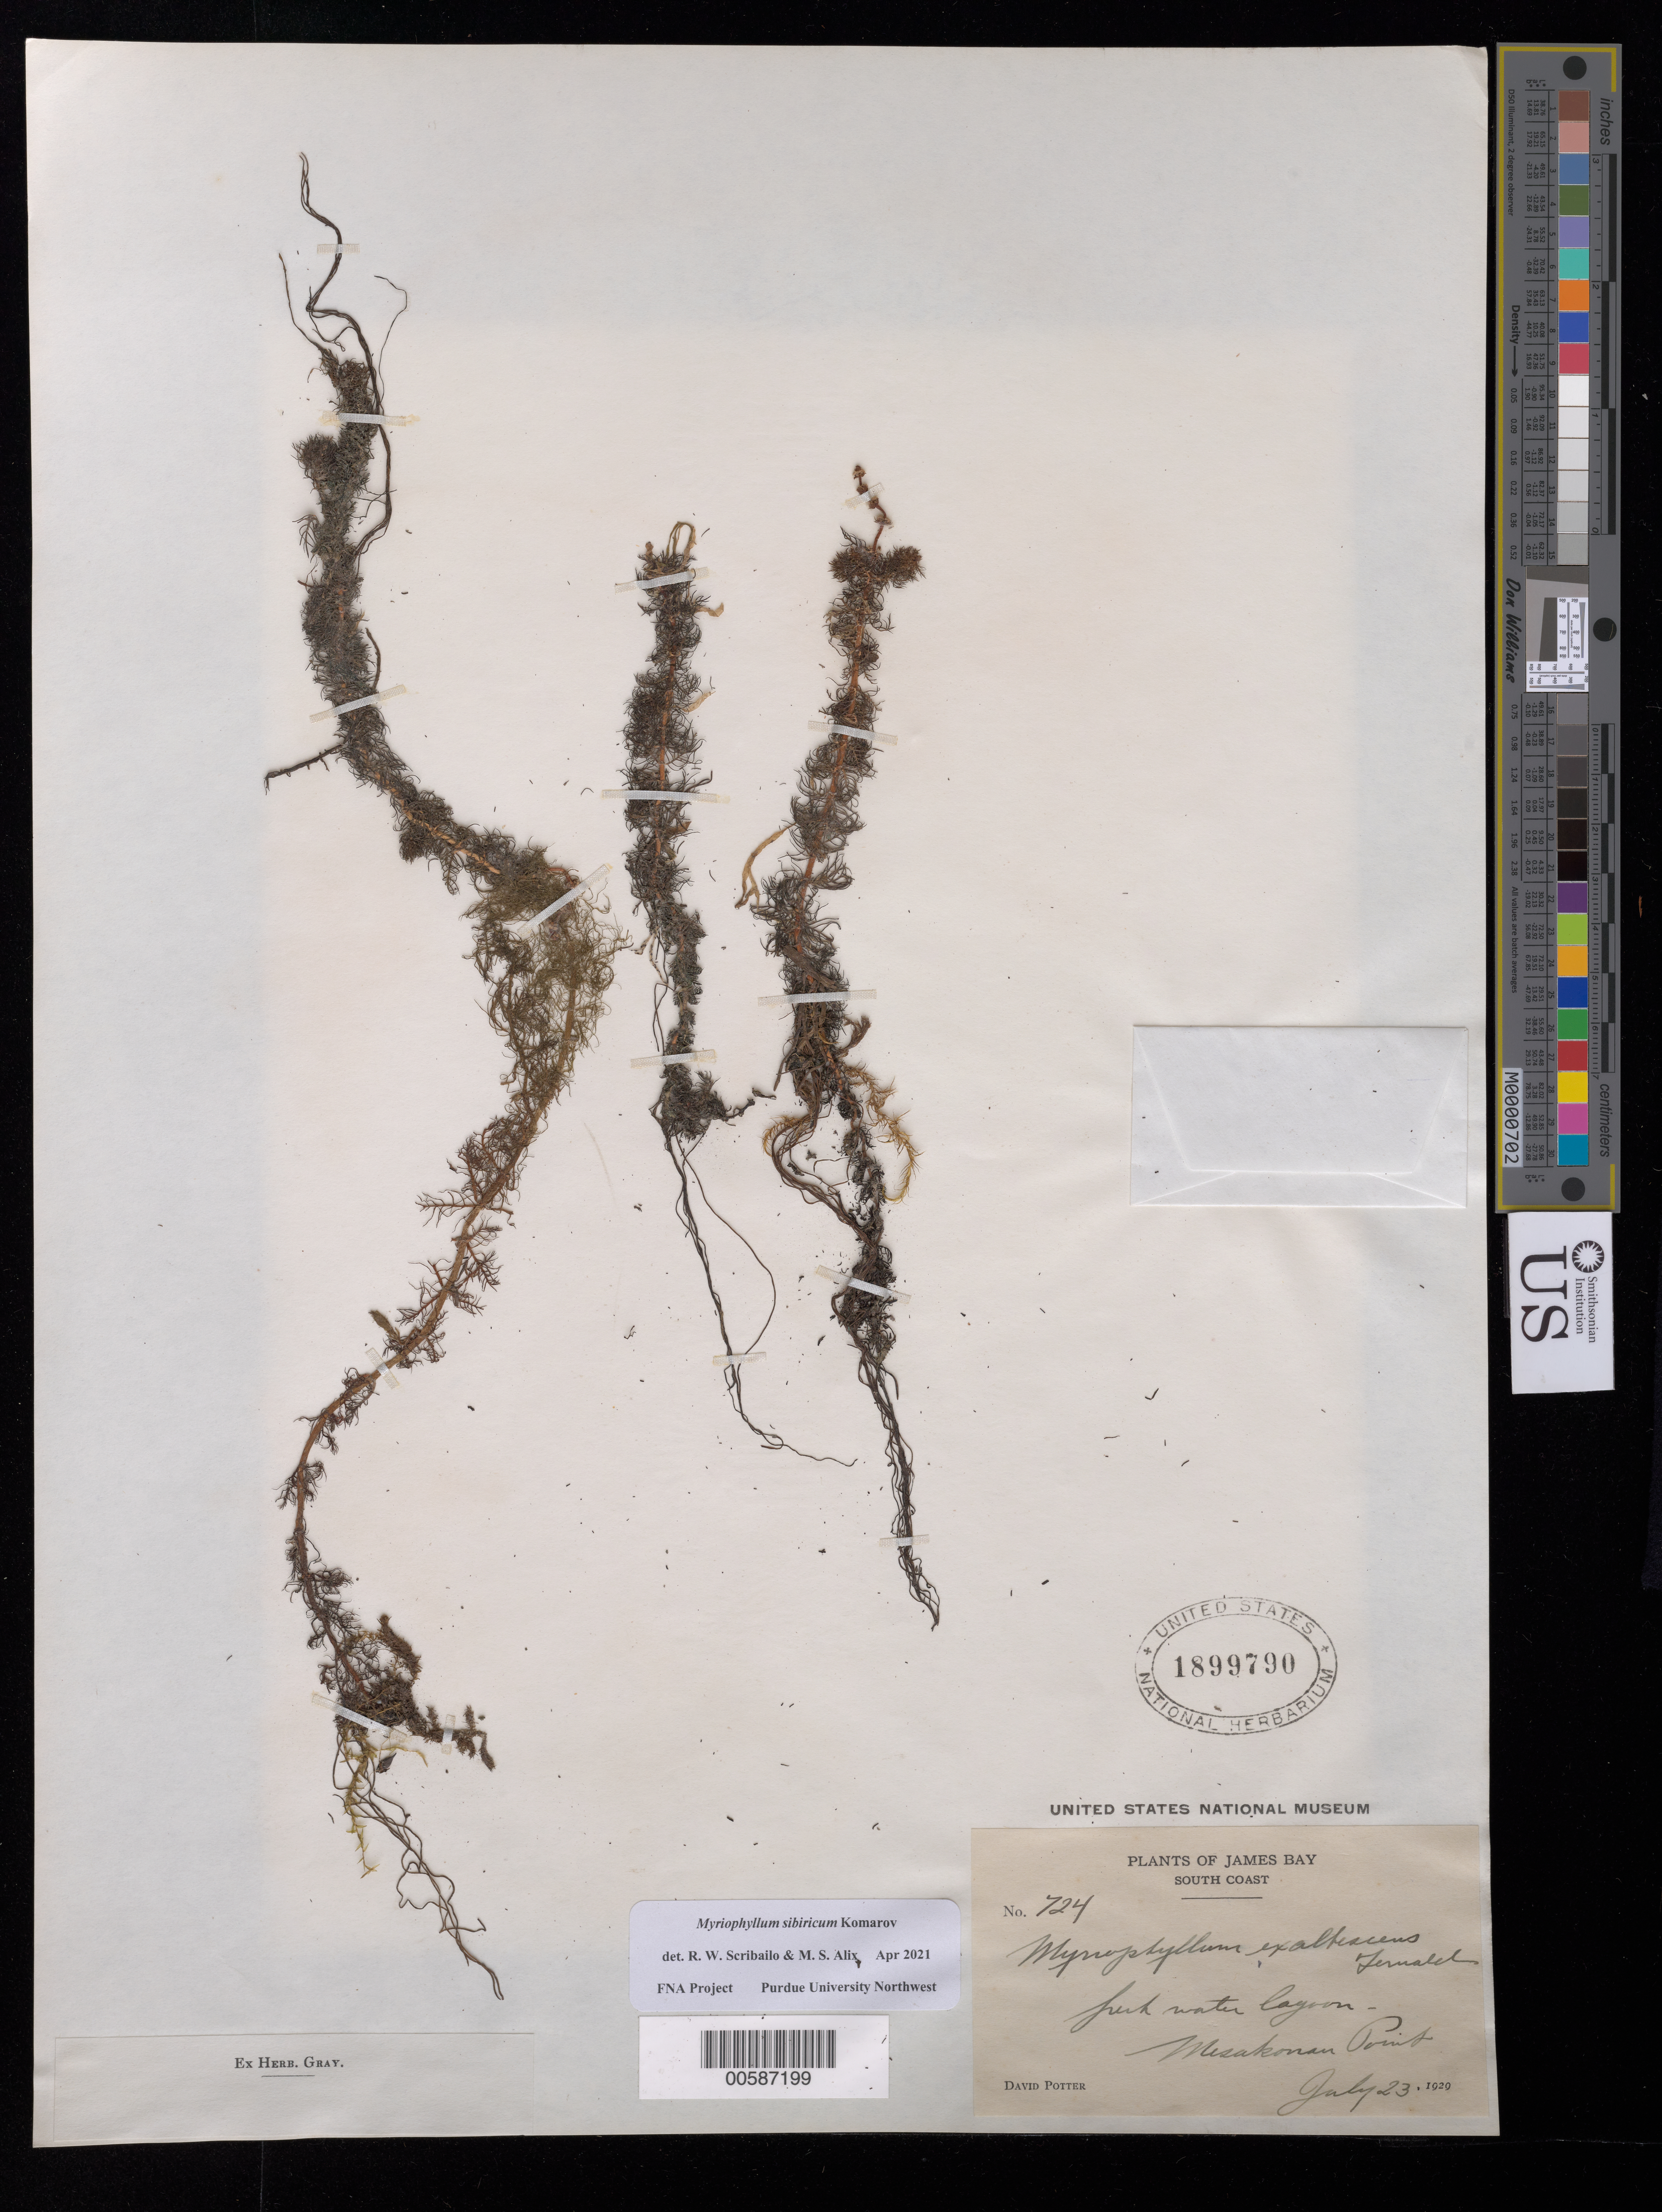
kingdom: Plantae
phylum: Tracheophyta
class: Magnoliopsida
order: Saxifragales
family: Haloragaceae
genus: Myriophyllum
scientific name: Myriophyllum sibiricum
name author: Kom.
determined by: Scribailo, R. W.; Alix, M. S.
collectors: D. Potter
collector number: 724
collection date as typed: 23 Jul 1929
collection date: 1929-07-23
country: Canada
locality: James Bay, Misakonan Point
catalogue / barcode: US 1899790